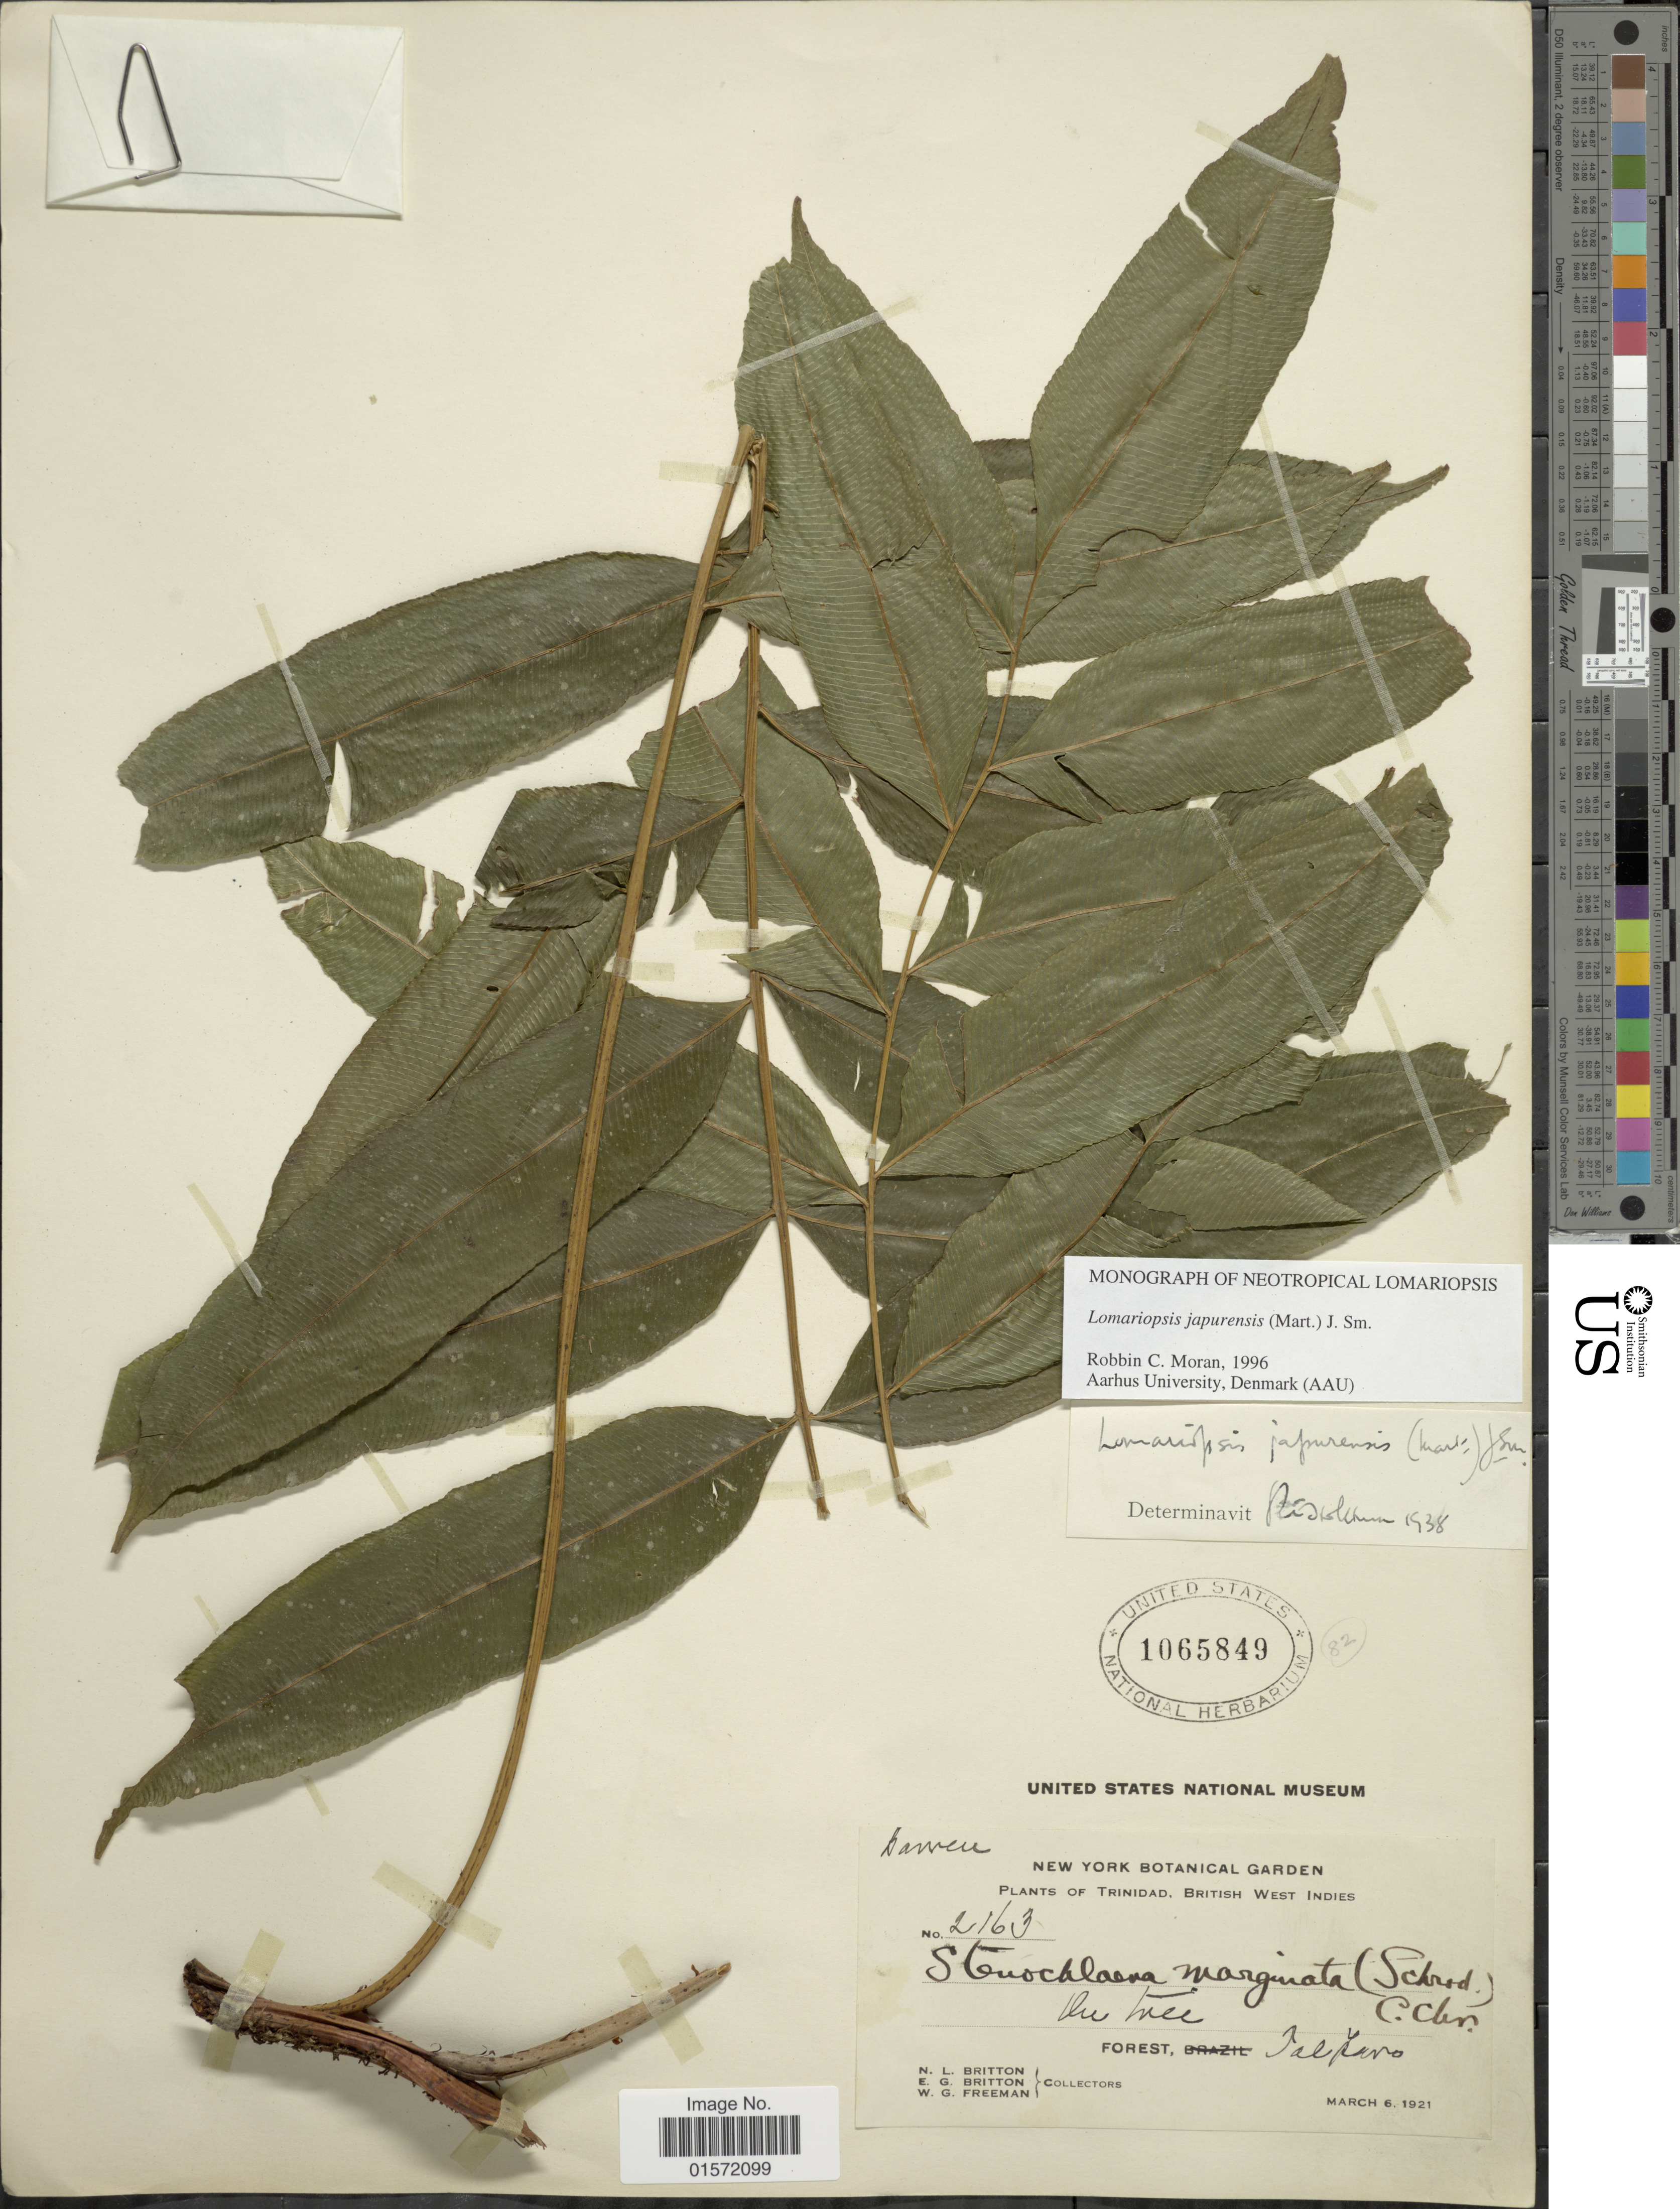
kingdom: Plantae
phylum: Tracheophyta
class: Polypodiopsida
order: Polypodiales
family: Lomariopsidaceae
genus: Lomariopsis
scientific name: Lomariopsis japurensis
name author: (Mart.) J. Sm.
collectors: N. Britton, E. G. Britton & W. Freeman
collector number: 2163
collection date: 1921-03-06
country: Trinidad and Tobago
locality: Trinidad, British West Indies, Forest, Talparo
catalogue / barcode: US 1065849